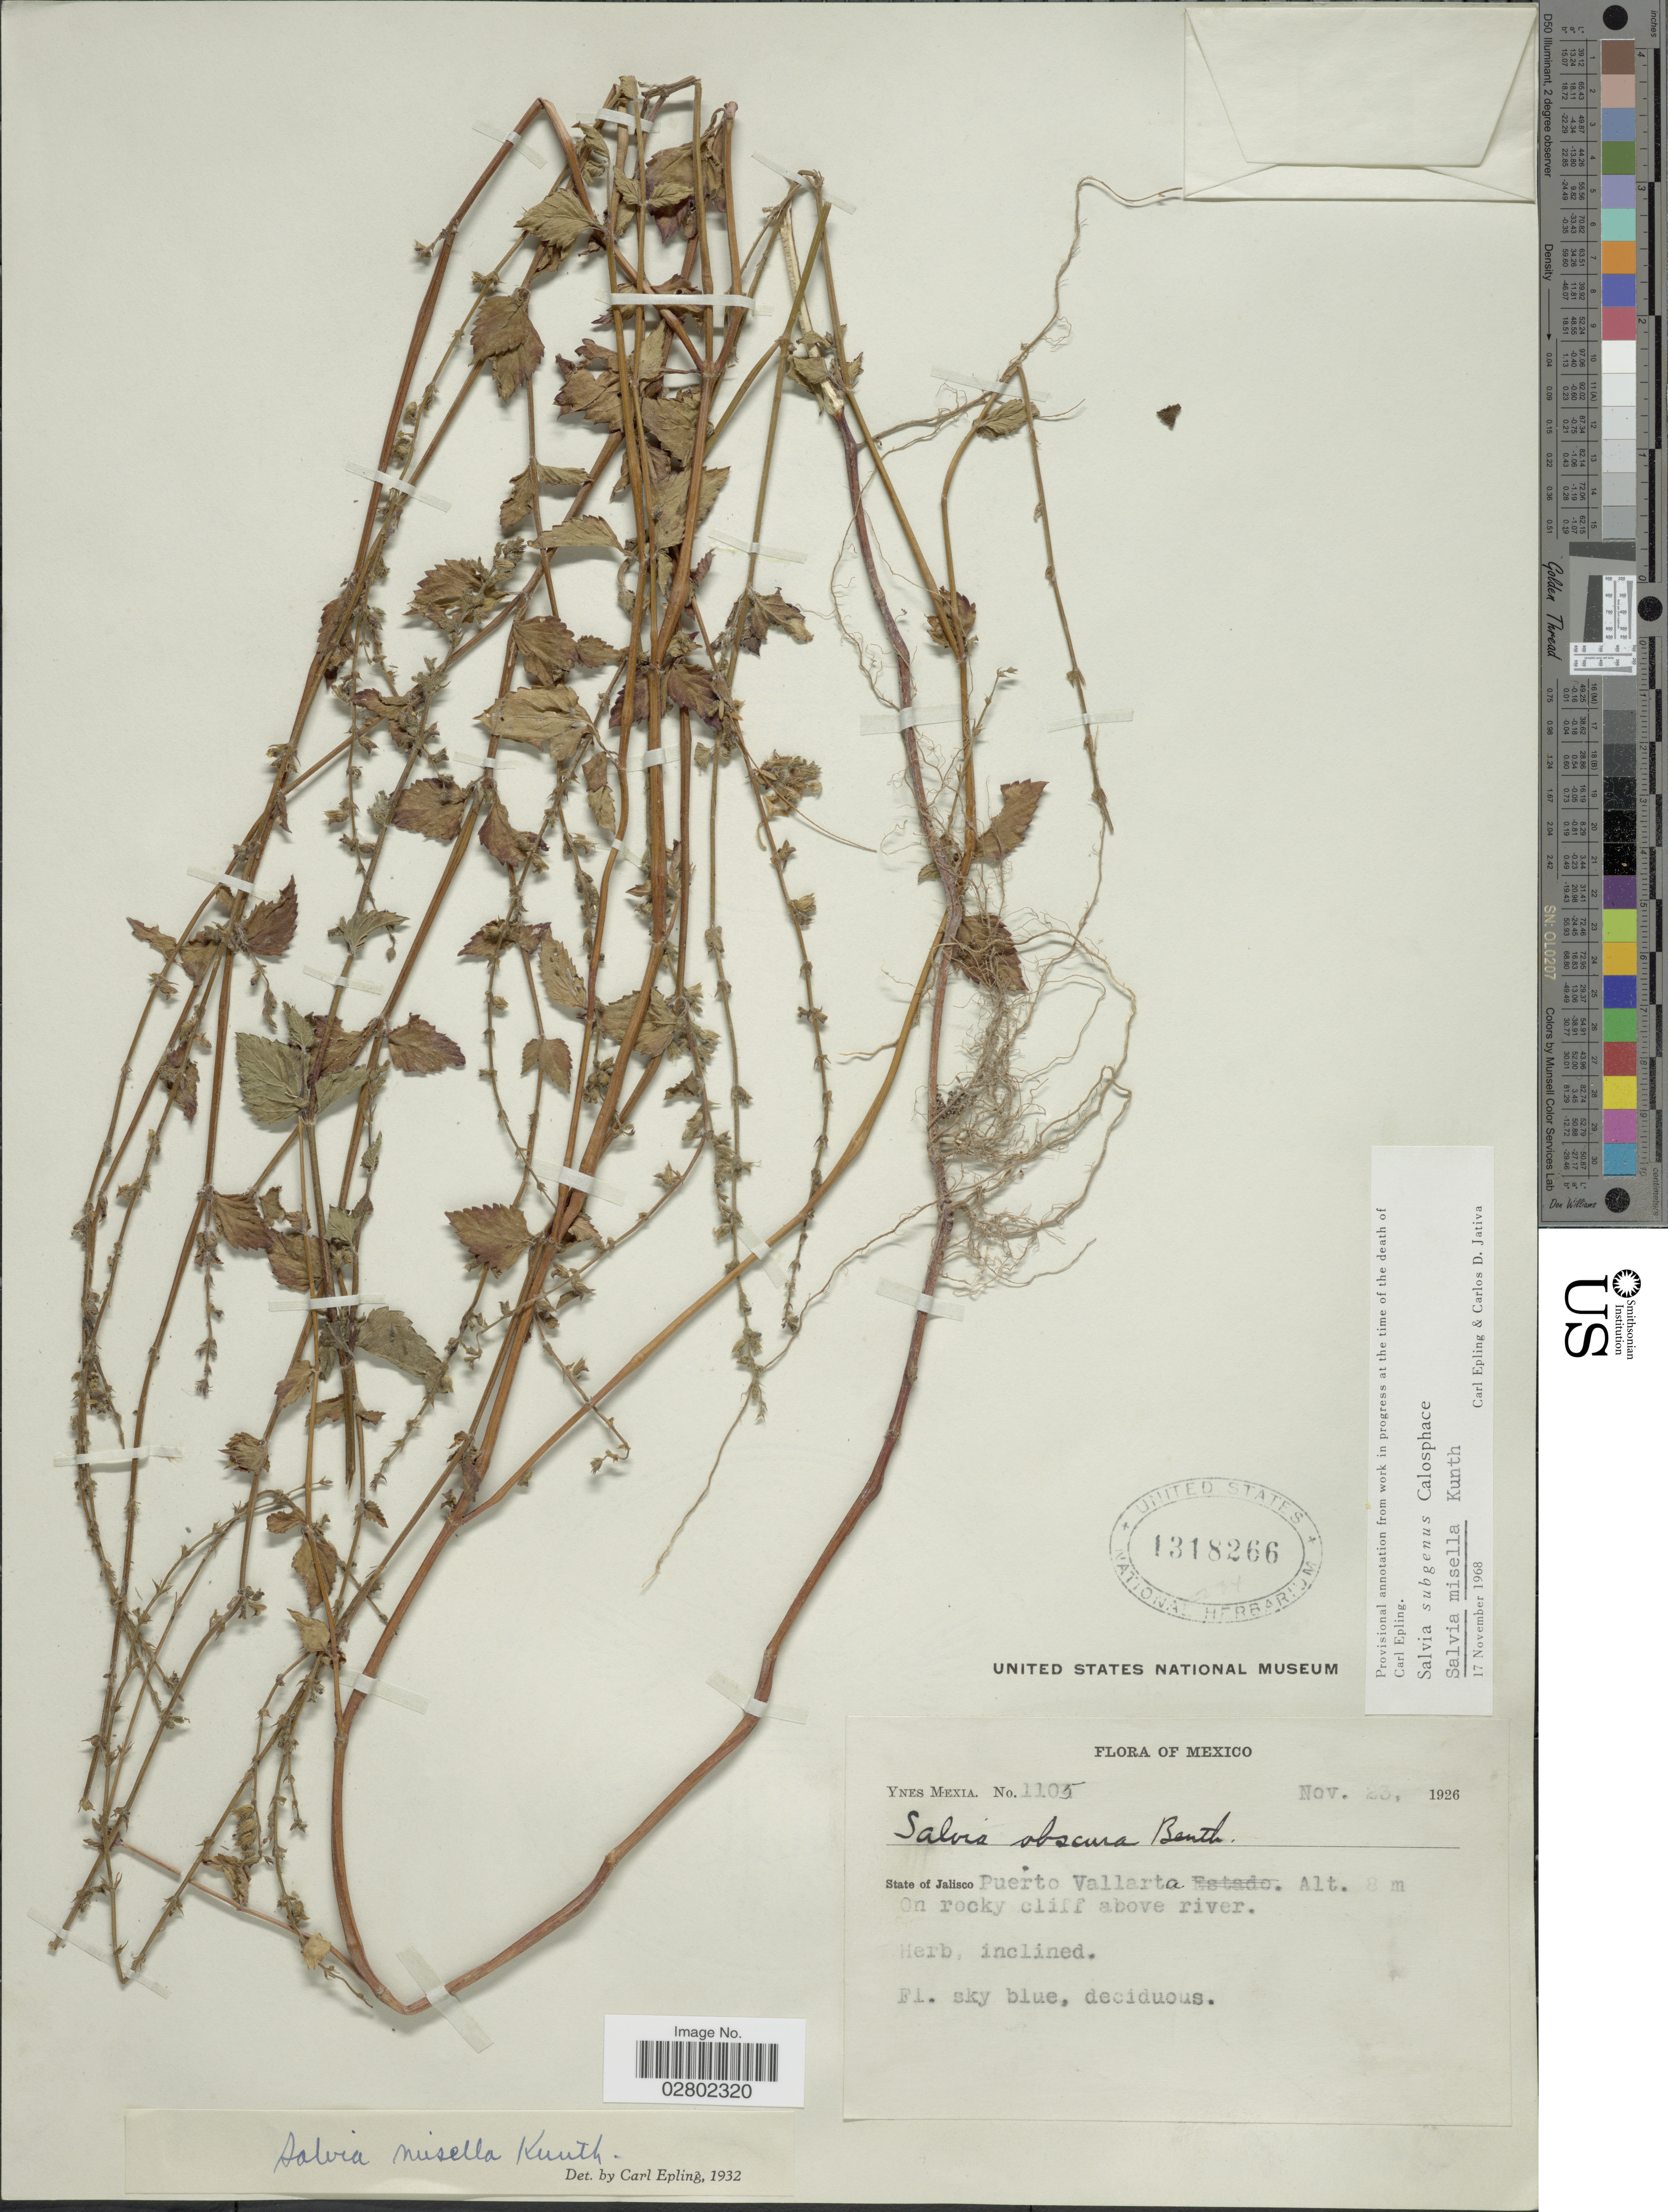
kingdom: Plantae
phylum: Tracheophyta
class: Magnoliopsida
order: Lamiales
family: Lamiaceae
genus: Salvia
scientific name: Salvia misella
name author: Kunth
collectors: Y. Mexia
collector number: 1105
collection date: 1926-11-23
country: Mexico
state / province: Jalisco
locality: Puerto Vallarta.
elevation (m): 8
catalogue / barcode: US 1318266